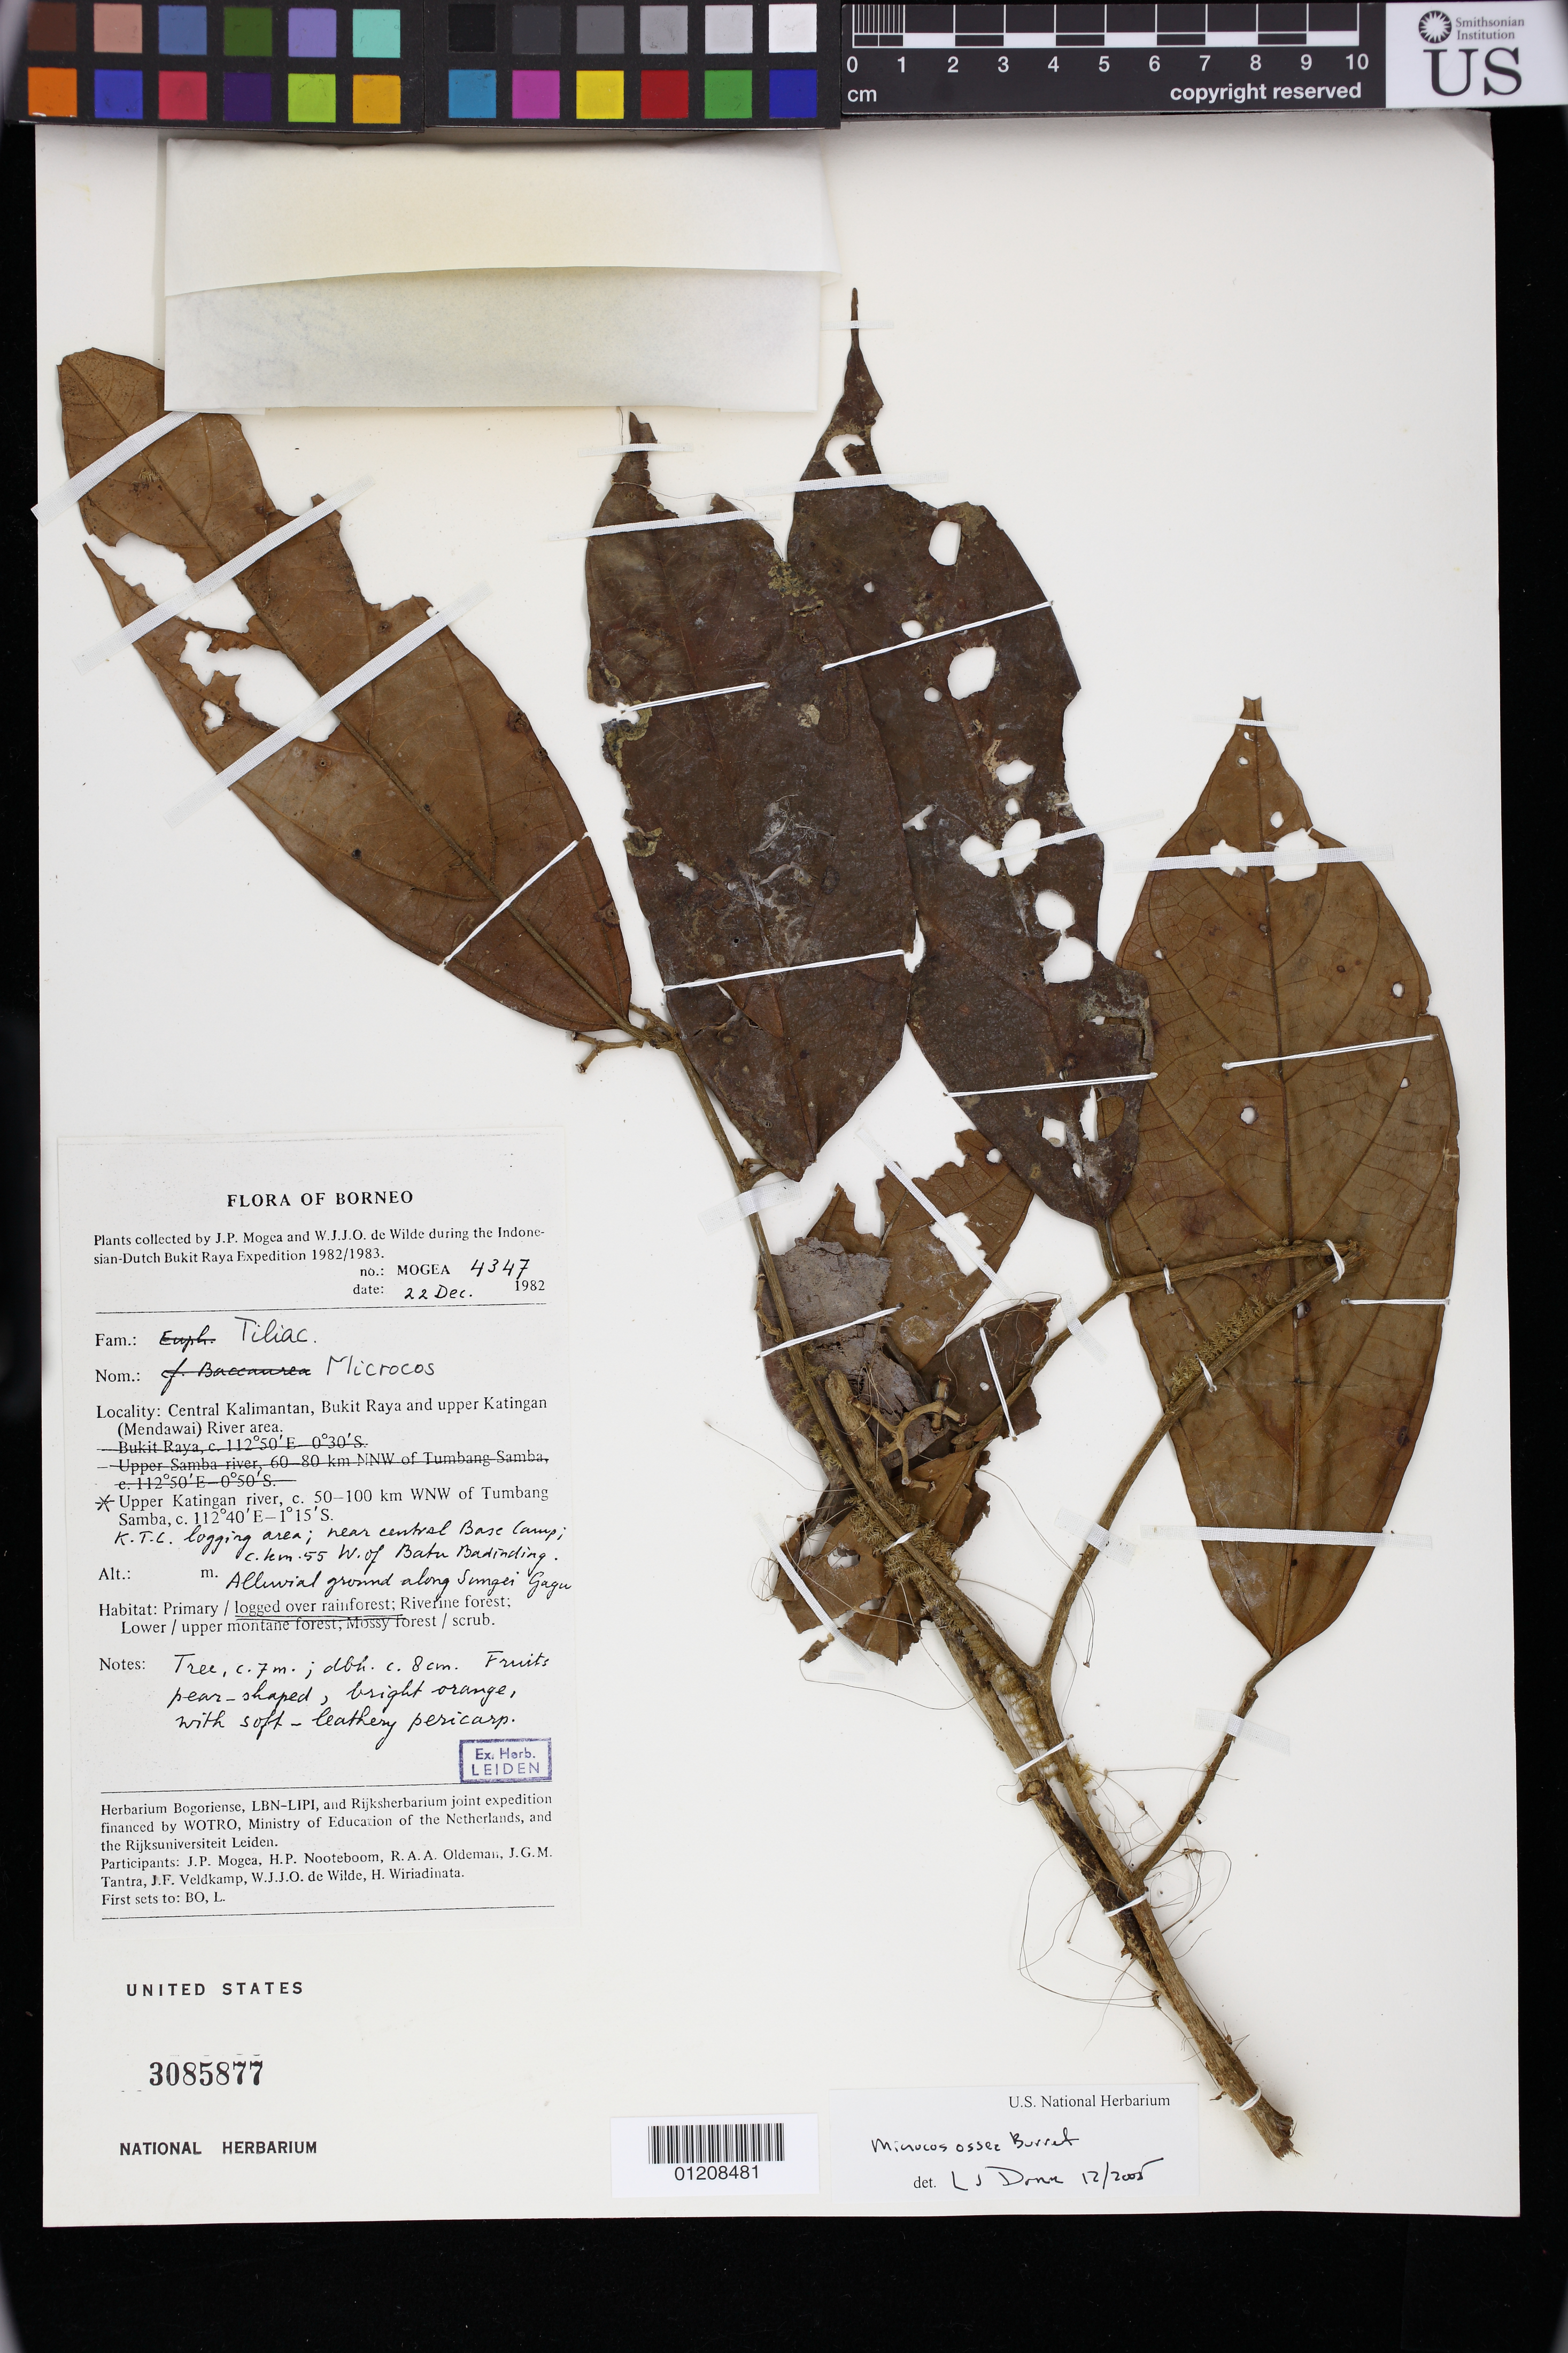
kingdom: Plantae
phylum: Tracheophyta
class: Magnoliopsida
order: Malvales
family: Malvaceae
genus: Microcos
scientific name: Microcos ossea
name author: Burret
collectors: J. Mogea & W. J. de Wilde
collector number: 4347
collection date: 1982-12-22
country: Indonesia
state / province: Borneo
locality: Upper Katingan (Mendawai) River area. 50-100 km WNW of Tumbang Samba. K.T.C. logging area, near central base camp c km 55 W of Batu Badinding. Alluvial ground along Sungei Gagu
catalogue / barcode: US 3085877